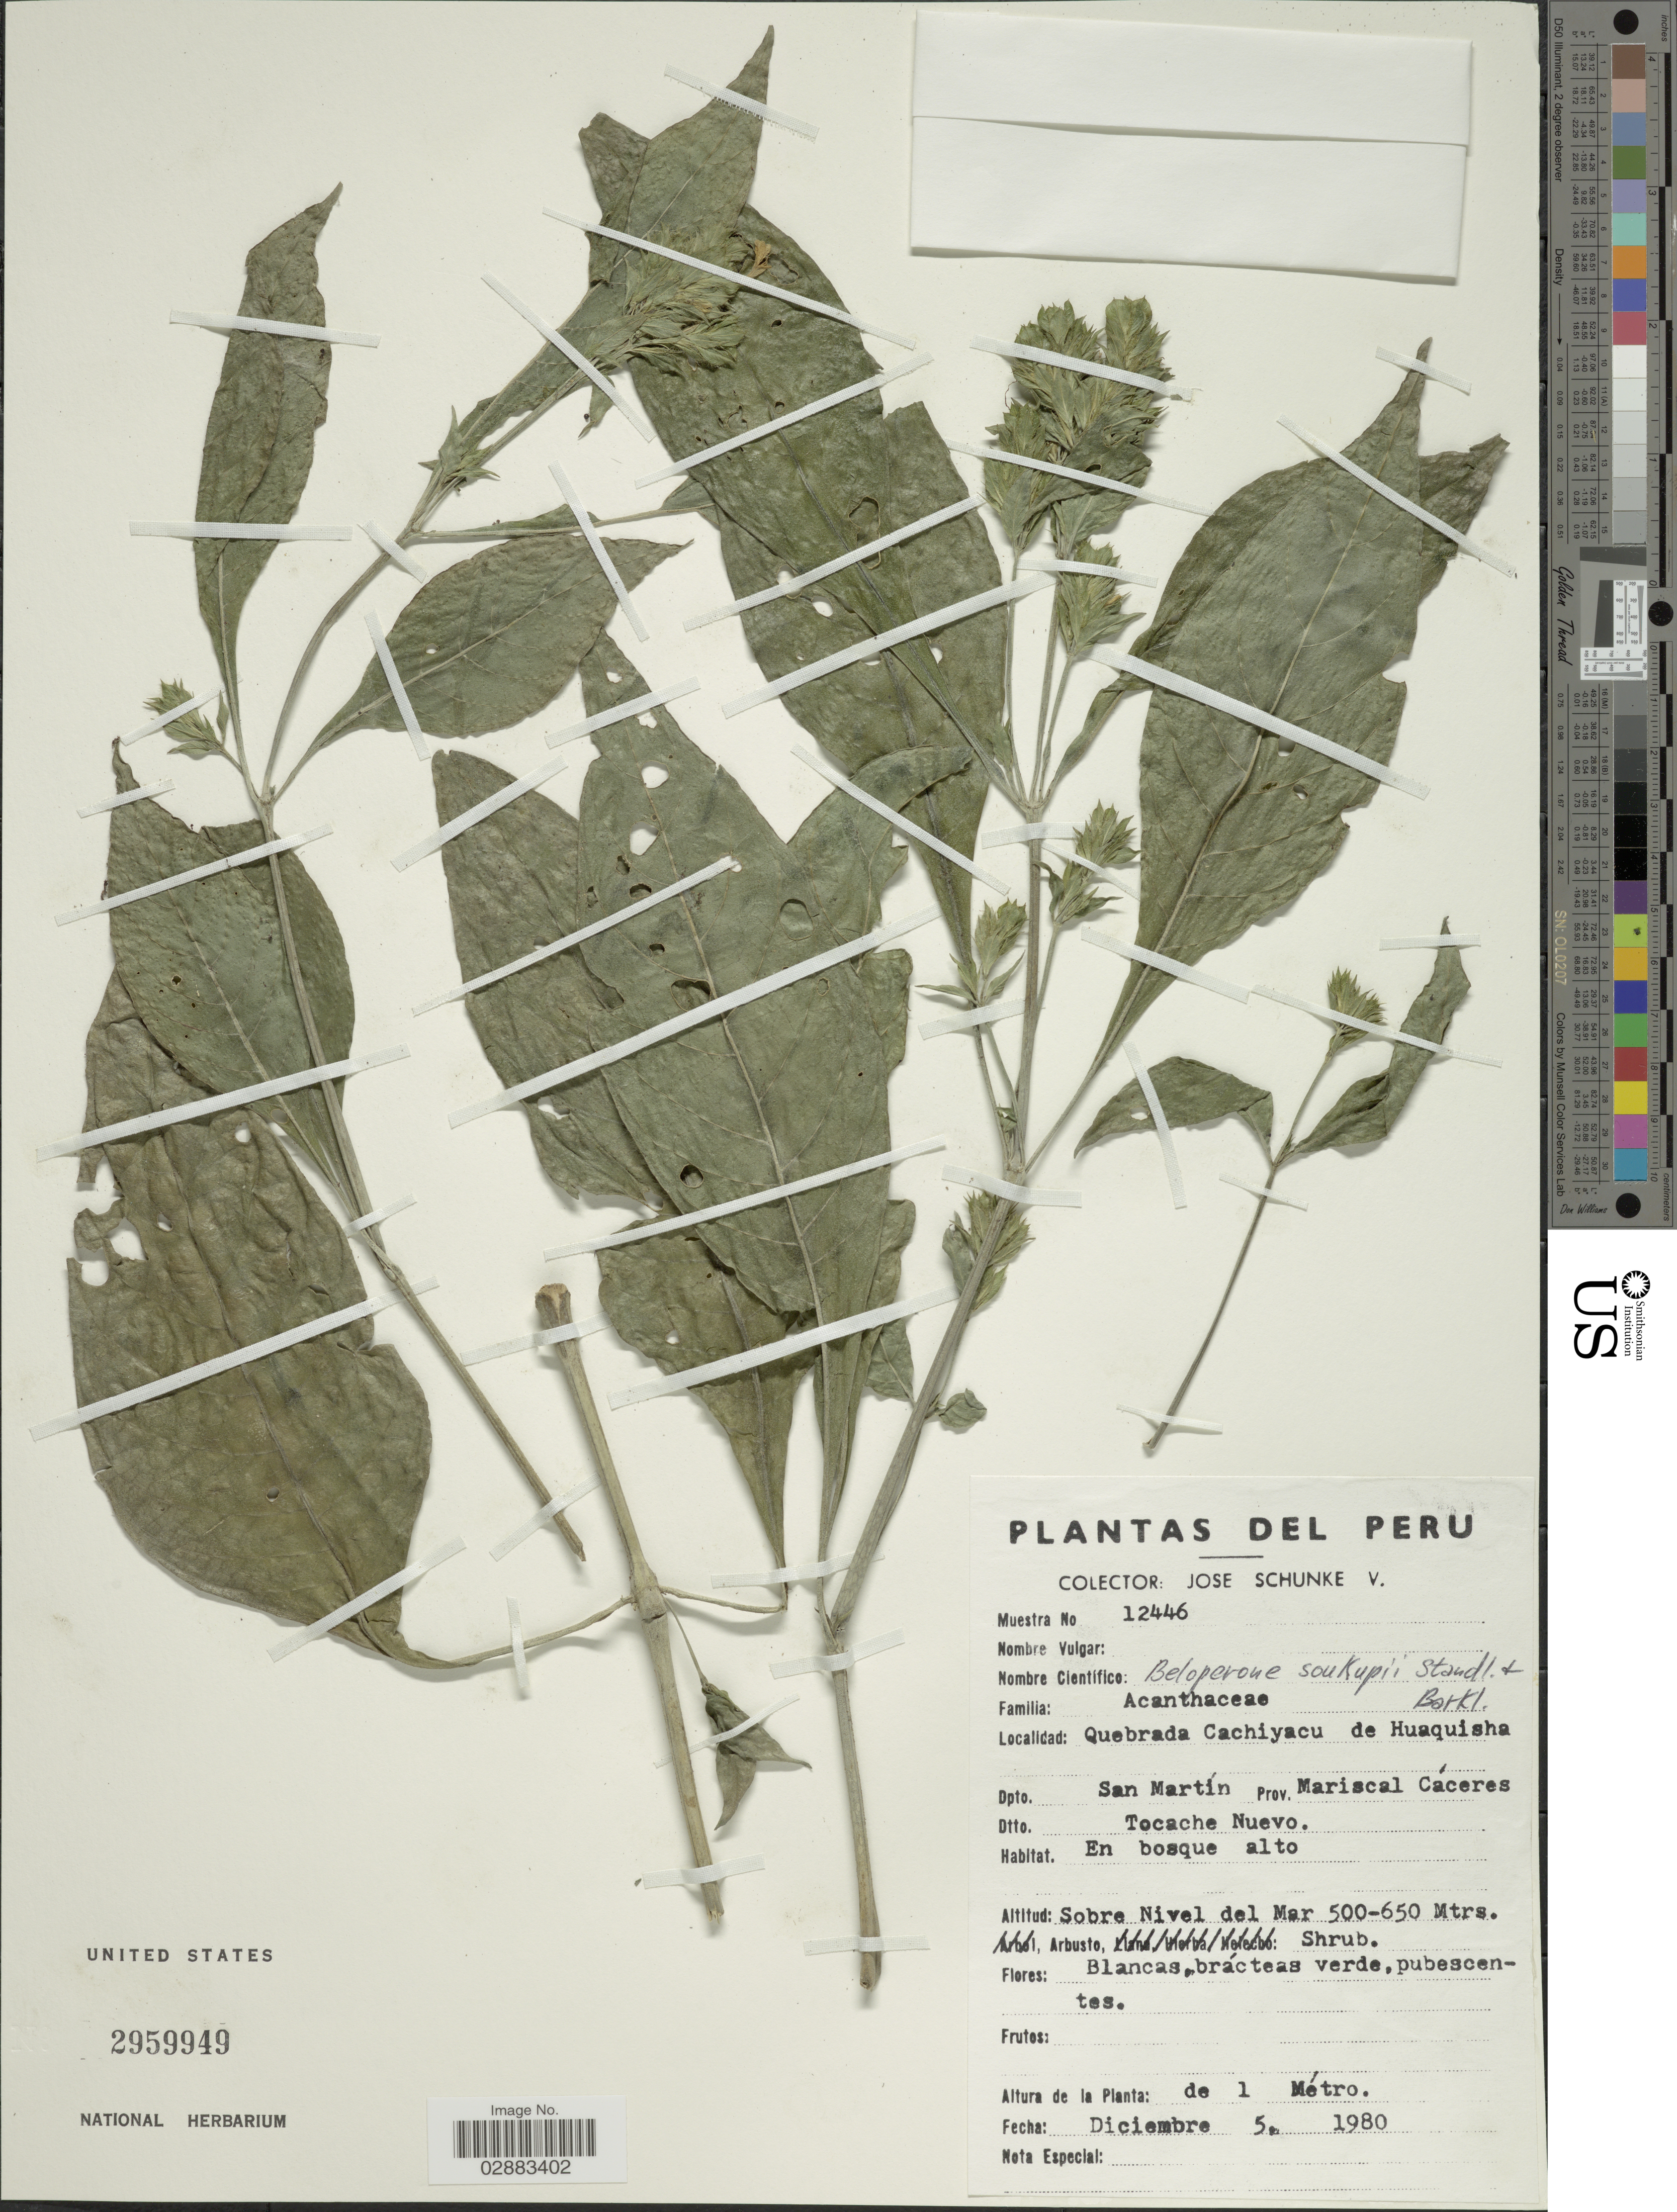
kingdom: Plantae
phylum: Tracheophyta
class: Magnoliopsida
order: Lamiales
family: Acanthaceae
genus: Justicia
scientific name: Justicia soukupii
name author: (Standl. & F.A. Barkley) V.A.W. Graham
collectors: J. Schunke Vigo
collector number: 12446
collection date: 1980-12-05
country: Peru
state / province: San Martín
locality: Quebrada Cachiyacu de Huaquisha. Dpto. San Martín. Prov. Mariscal Cáceres. Dtto. Tocache Nuevo.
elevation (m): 500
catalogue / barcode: US 2959949